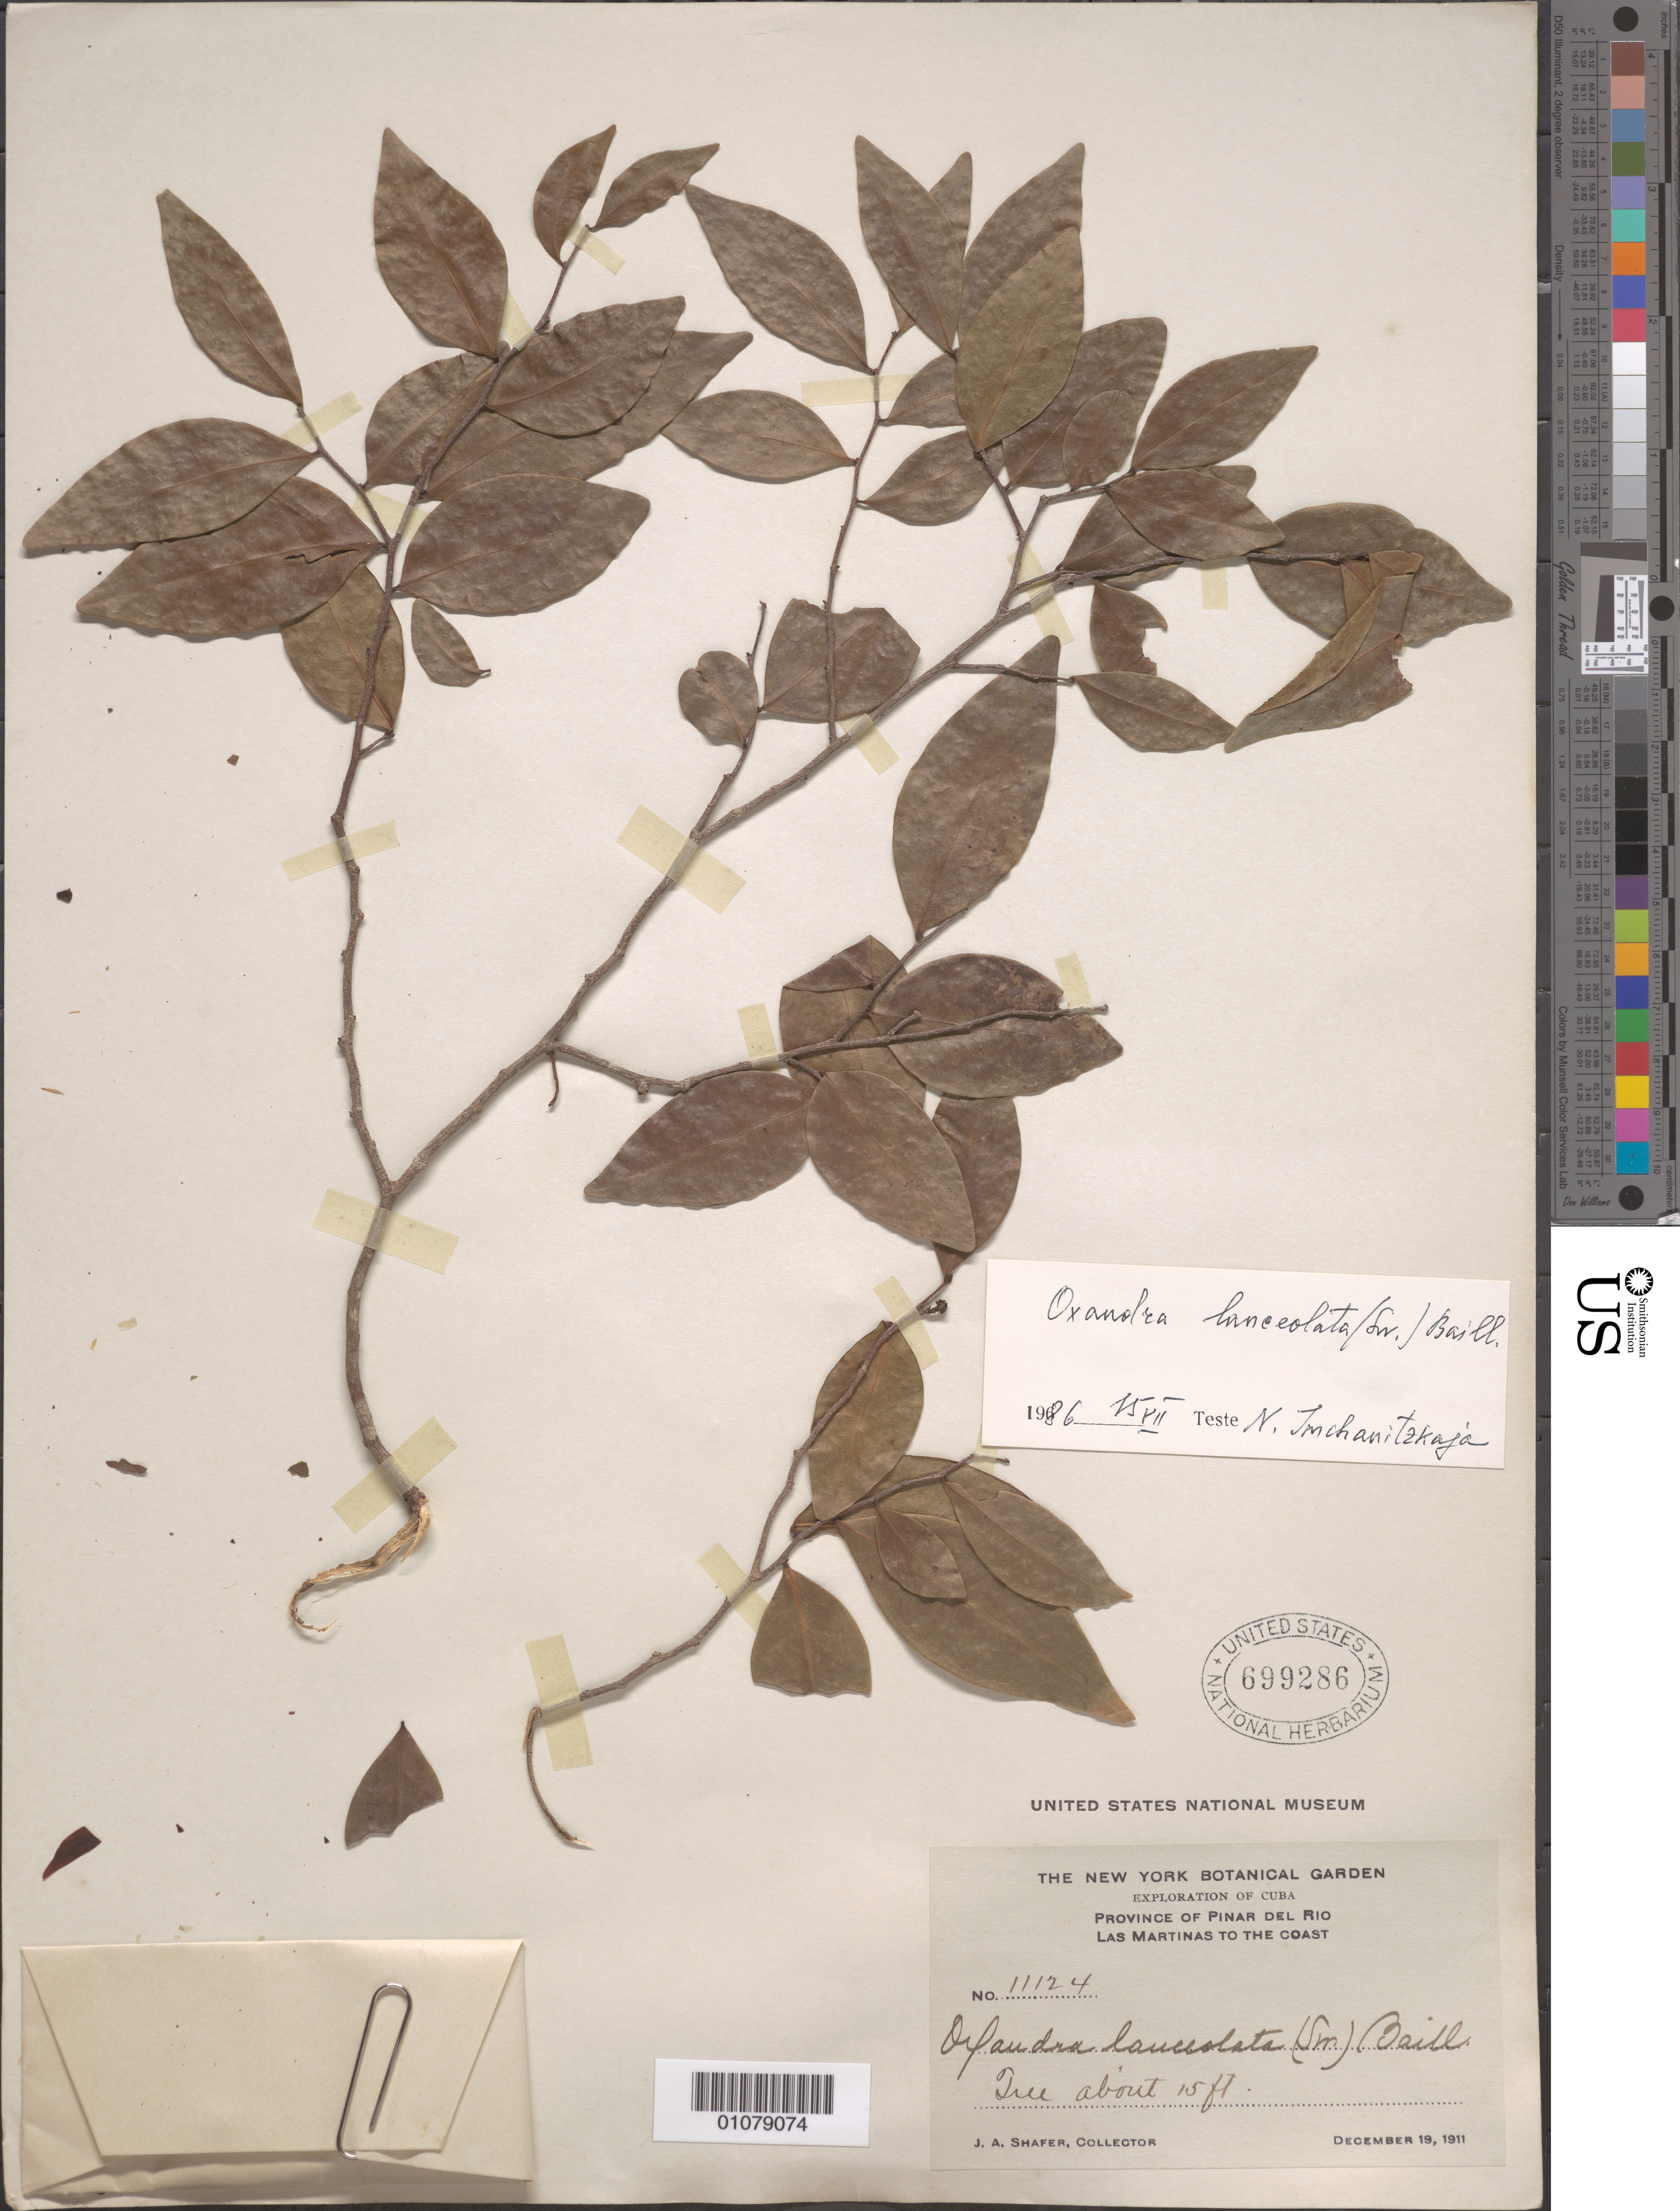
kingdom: Plantae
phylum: Tracheophyta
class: Magnoliopsida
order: Magnoliales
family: Annonaceae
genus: Oxandra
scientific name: Oxandra lanceolata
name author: (Sw.) Baill.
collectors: J. A. Shafer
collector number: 11124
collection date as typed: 19 Dec 1911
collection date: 1911-12-19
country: Cuba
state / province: Pinar del Rio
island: Cuba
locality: Province of Pinar Del Rio, Las Martinas to the Coast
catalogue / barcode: US 699286